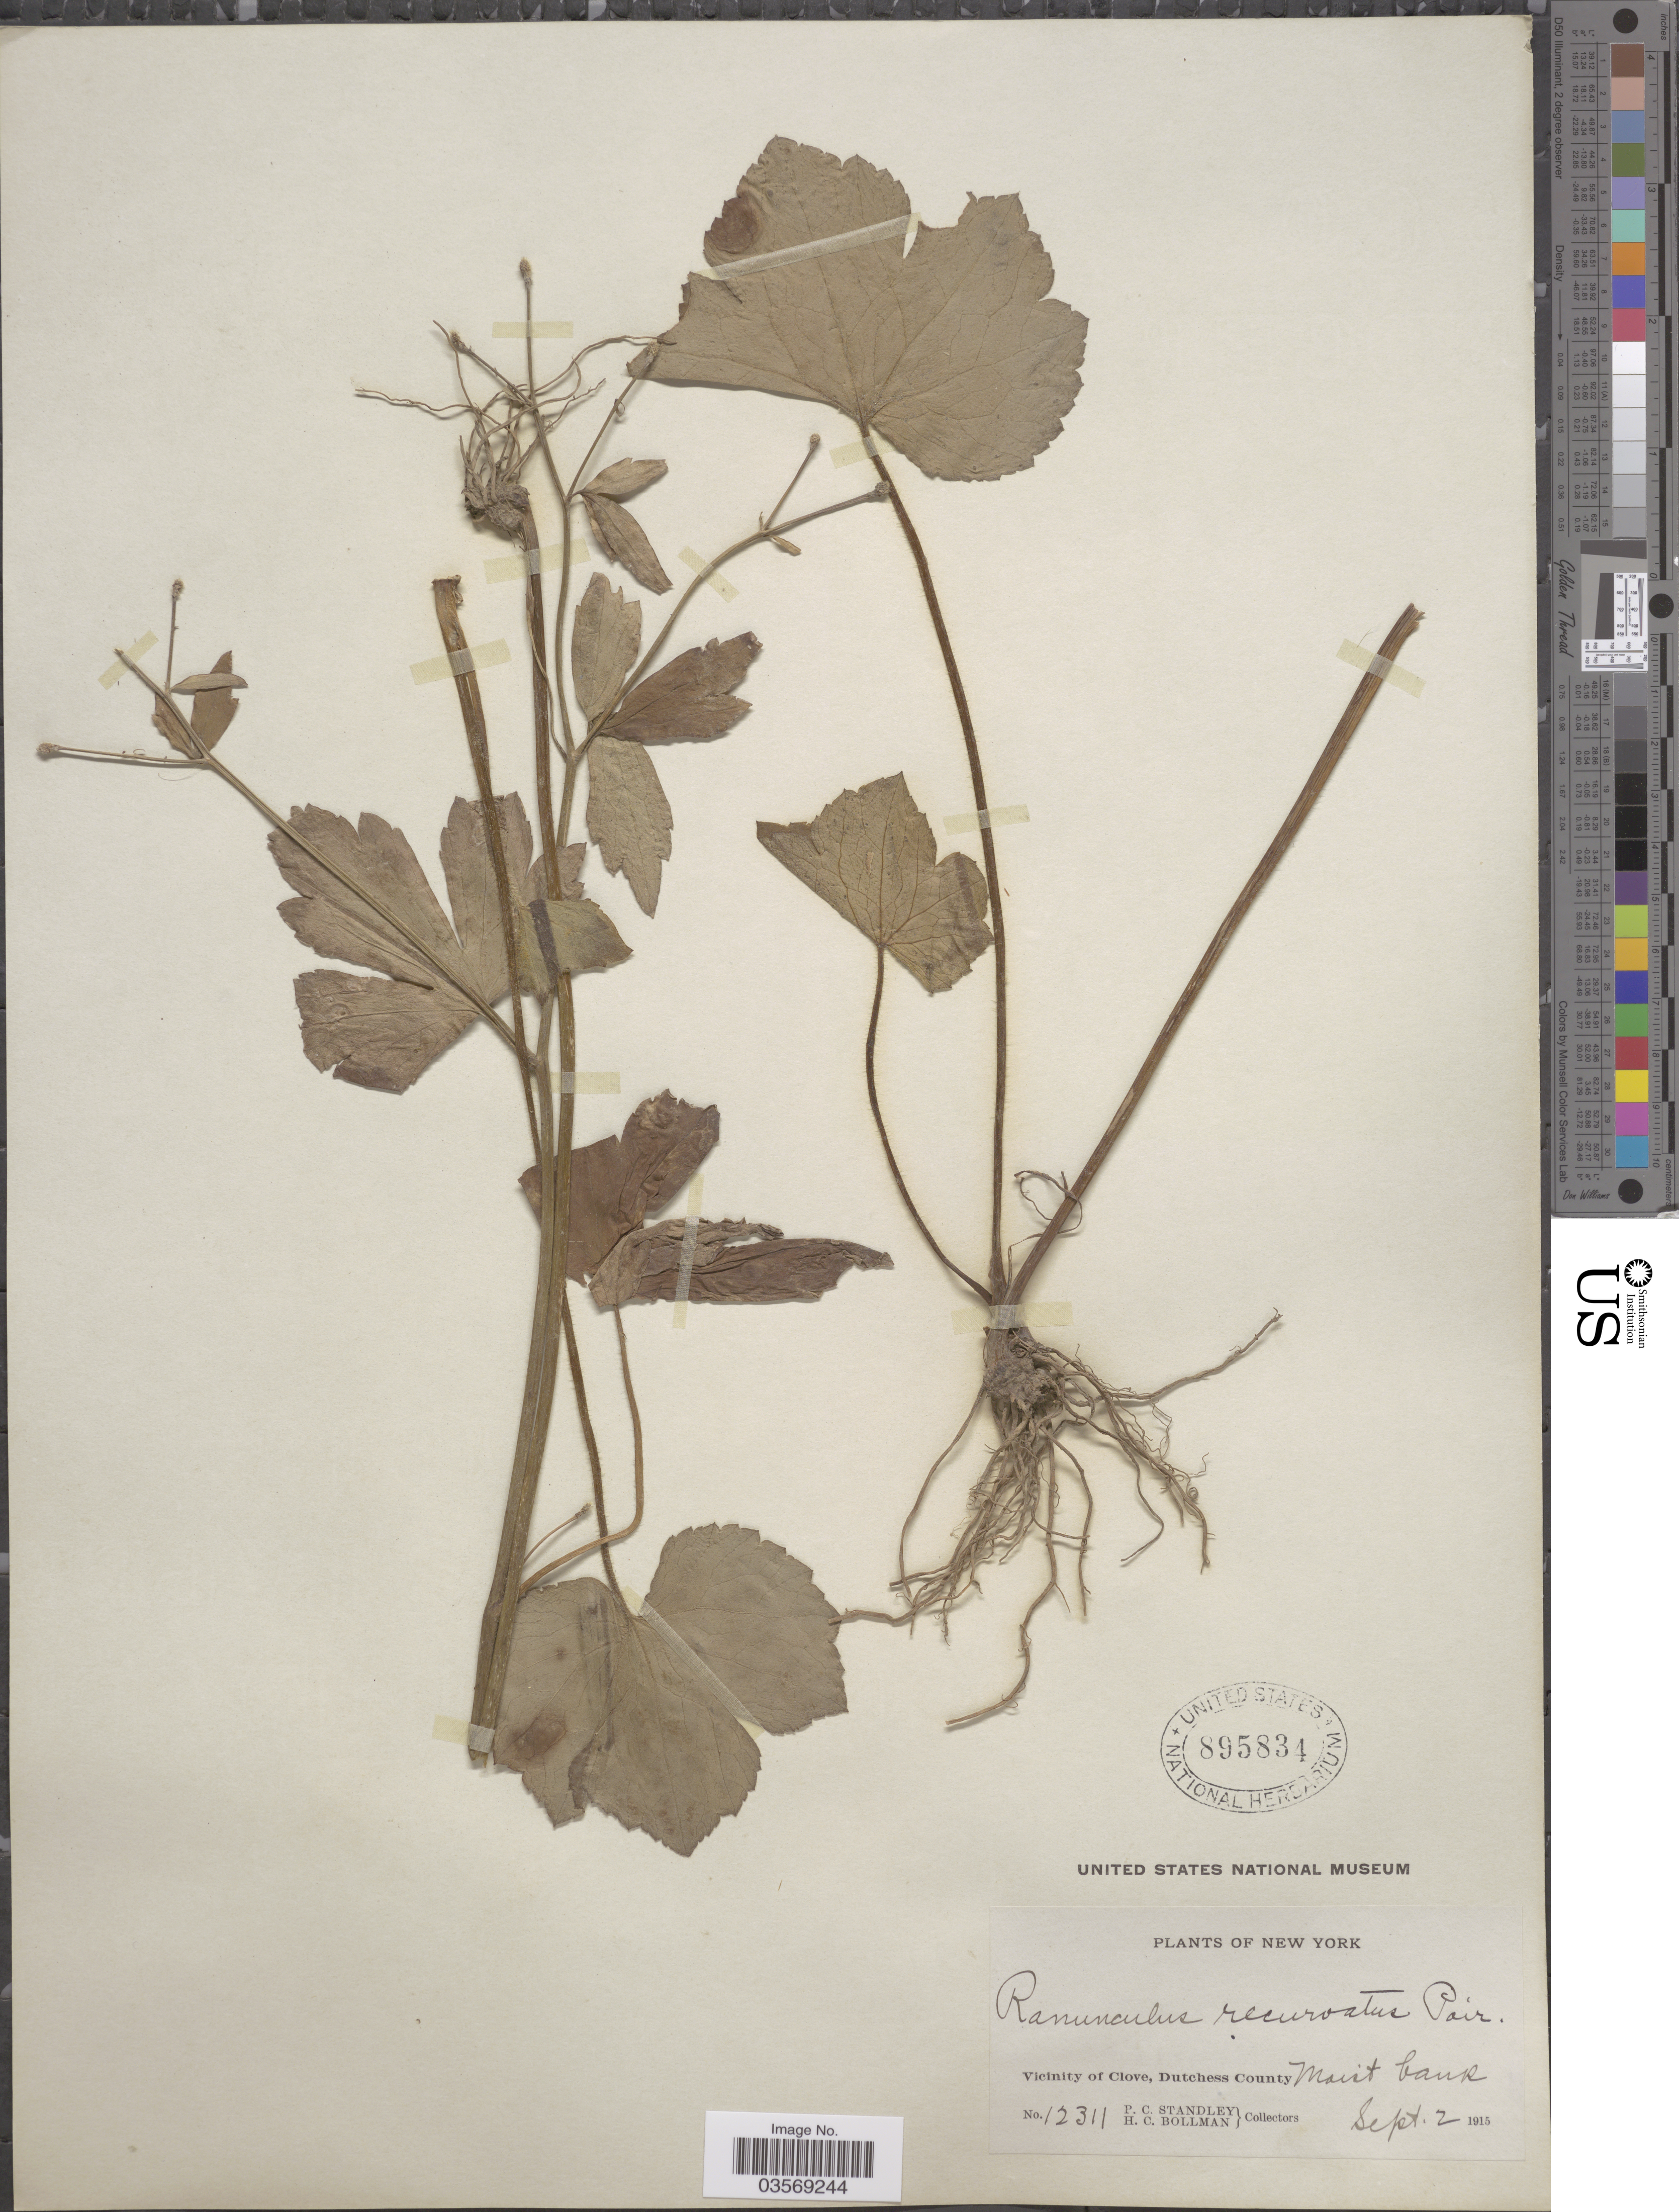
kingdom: Plantae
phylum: Tracheophyta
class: Magnoliopsida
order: Ranunculales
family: Ranunculaceae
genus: Ranunculus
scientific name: Ranunculus recurvatus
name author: Poir.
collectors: P. C. Standley & H. C. Bollman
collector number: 12311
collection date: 1915-09-02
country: United States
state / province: New York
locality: Vicinity of Clove, Dutchess County.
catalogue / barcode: US 895834